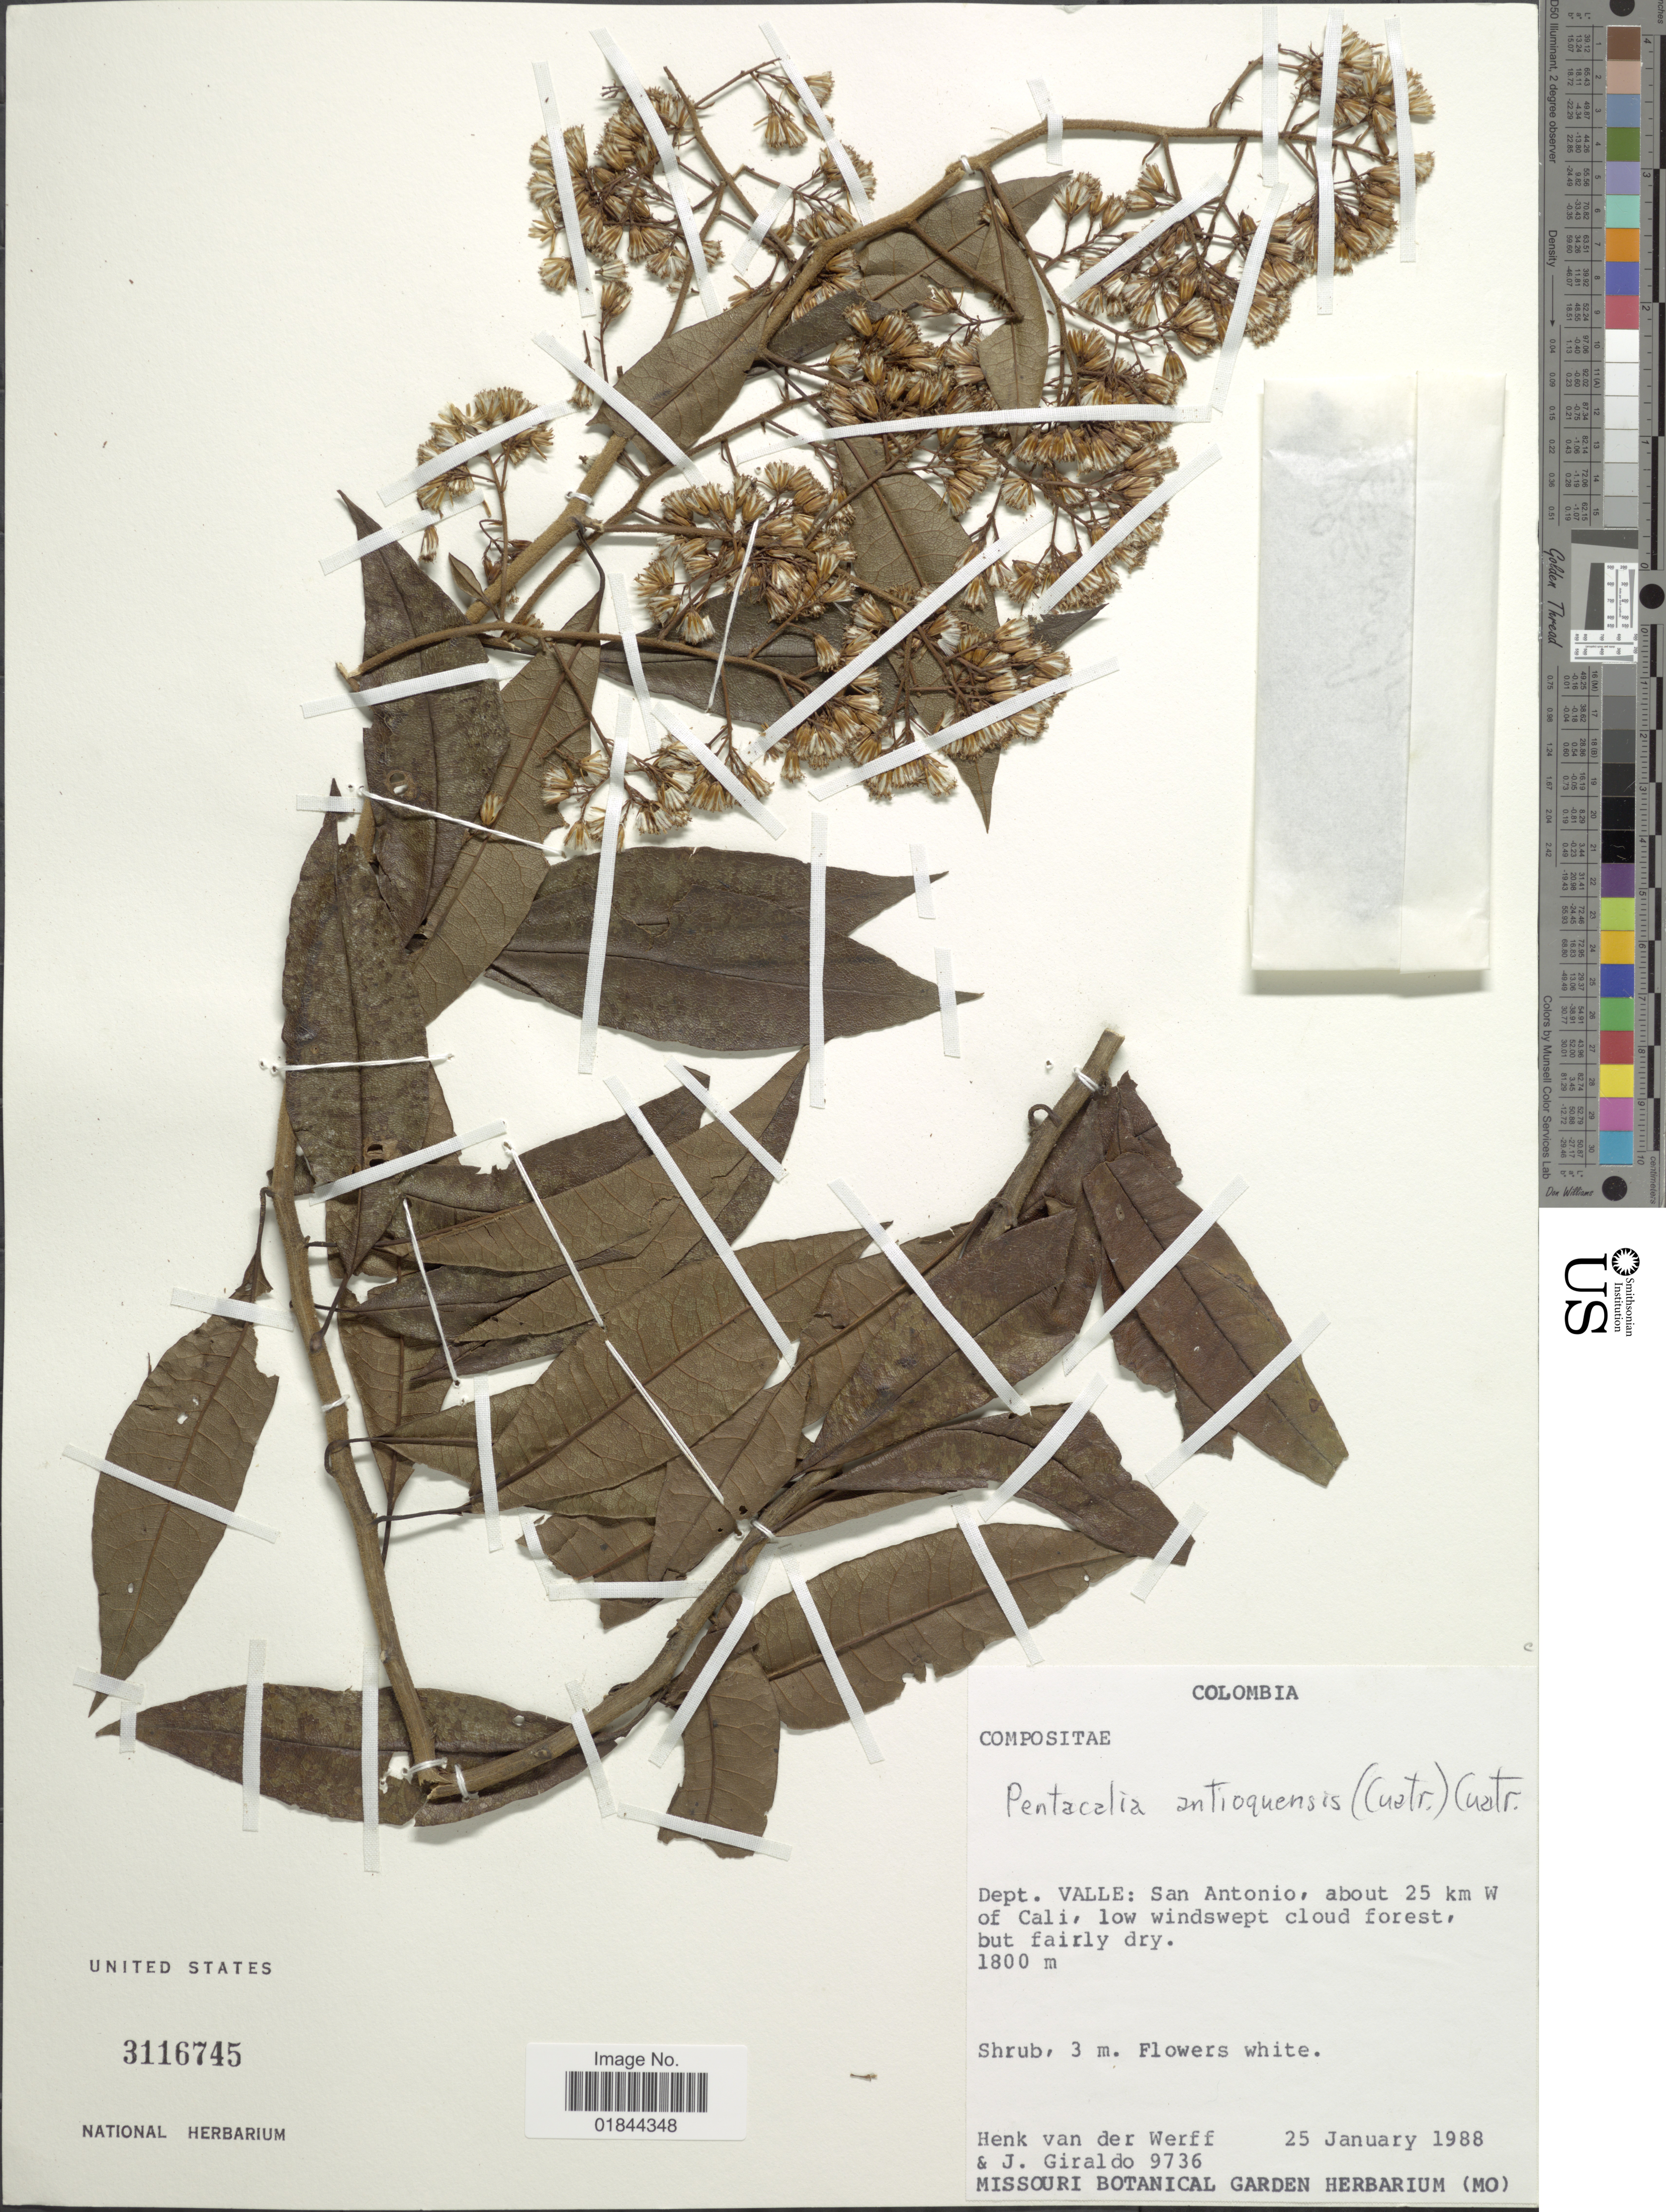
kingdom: Plantae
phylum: Tracheophyta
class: Magnoliopsida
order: Asterales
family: Asteraceae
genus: Pentacalia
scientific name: Pentacalia antioquensis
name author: (Cuatrec.) Cuatrec.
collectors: H. van der Werff & J. Giraldo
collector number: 9736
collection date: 1988-01-25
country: Colombia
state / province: Valle del Cauca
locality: Dep. Valle: San Antonio, about 25 km W of Cali, low windswept cloud forest, but fairly dry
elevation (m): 1800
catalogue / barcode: US 3116745